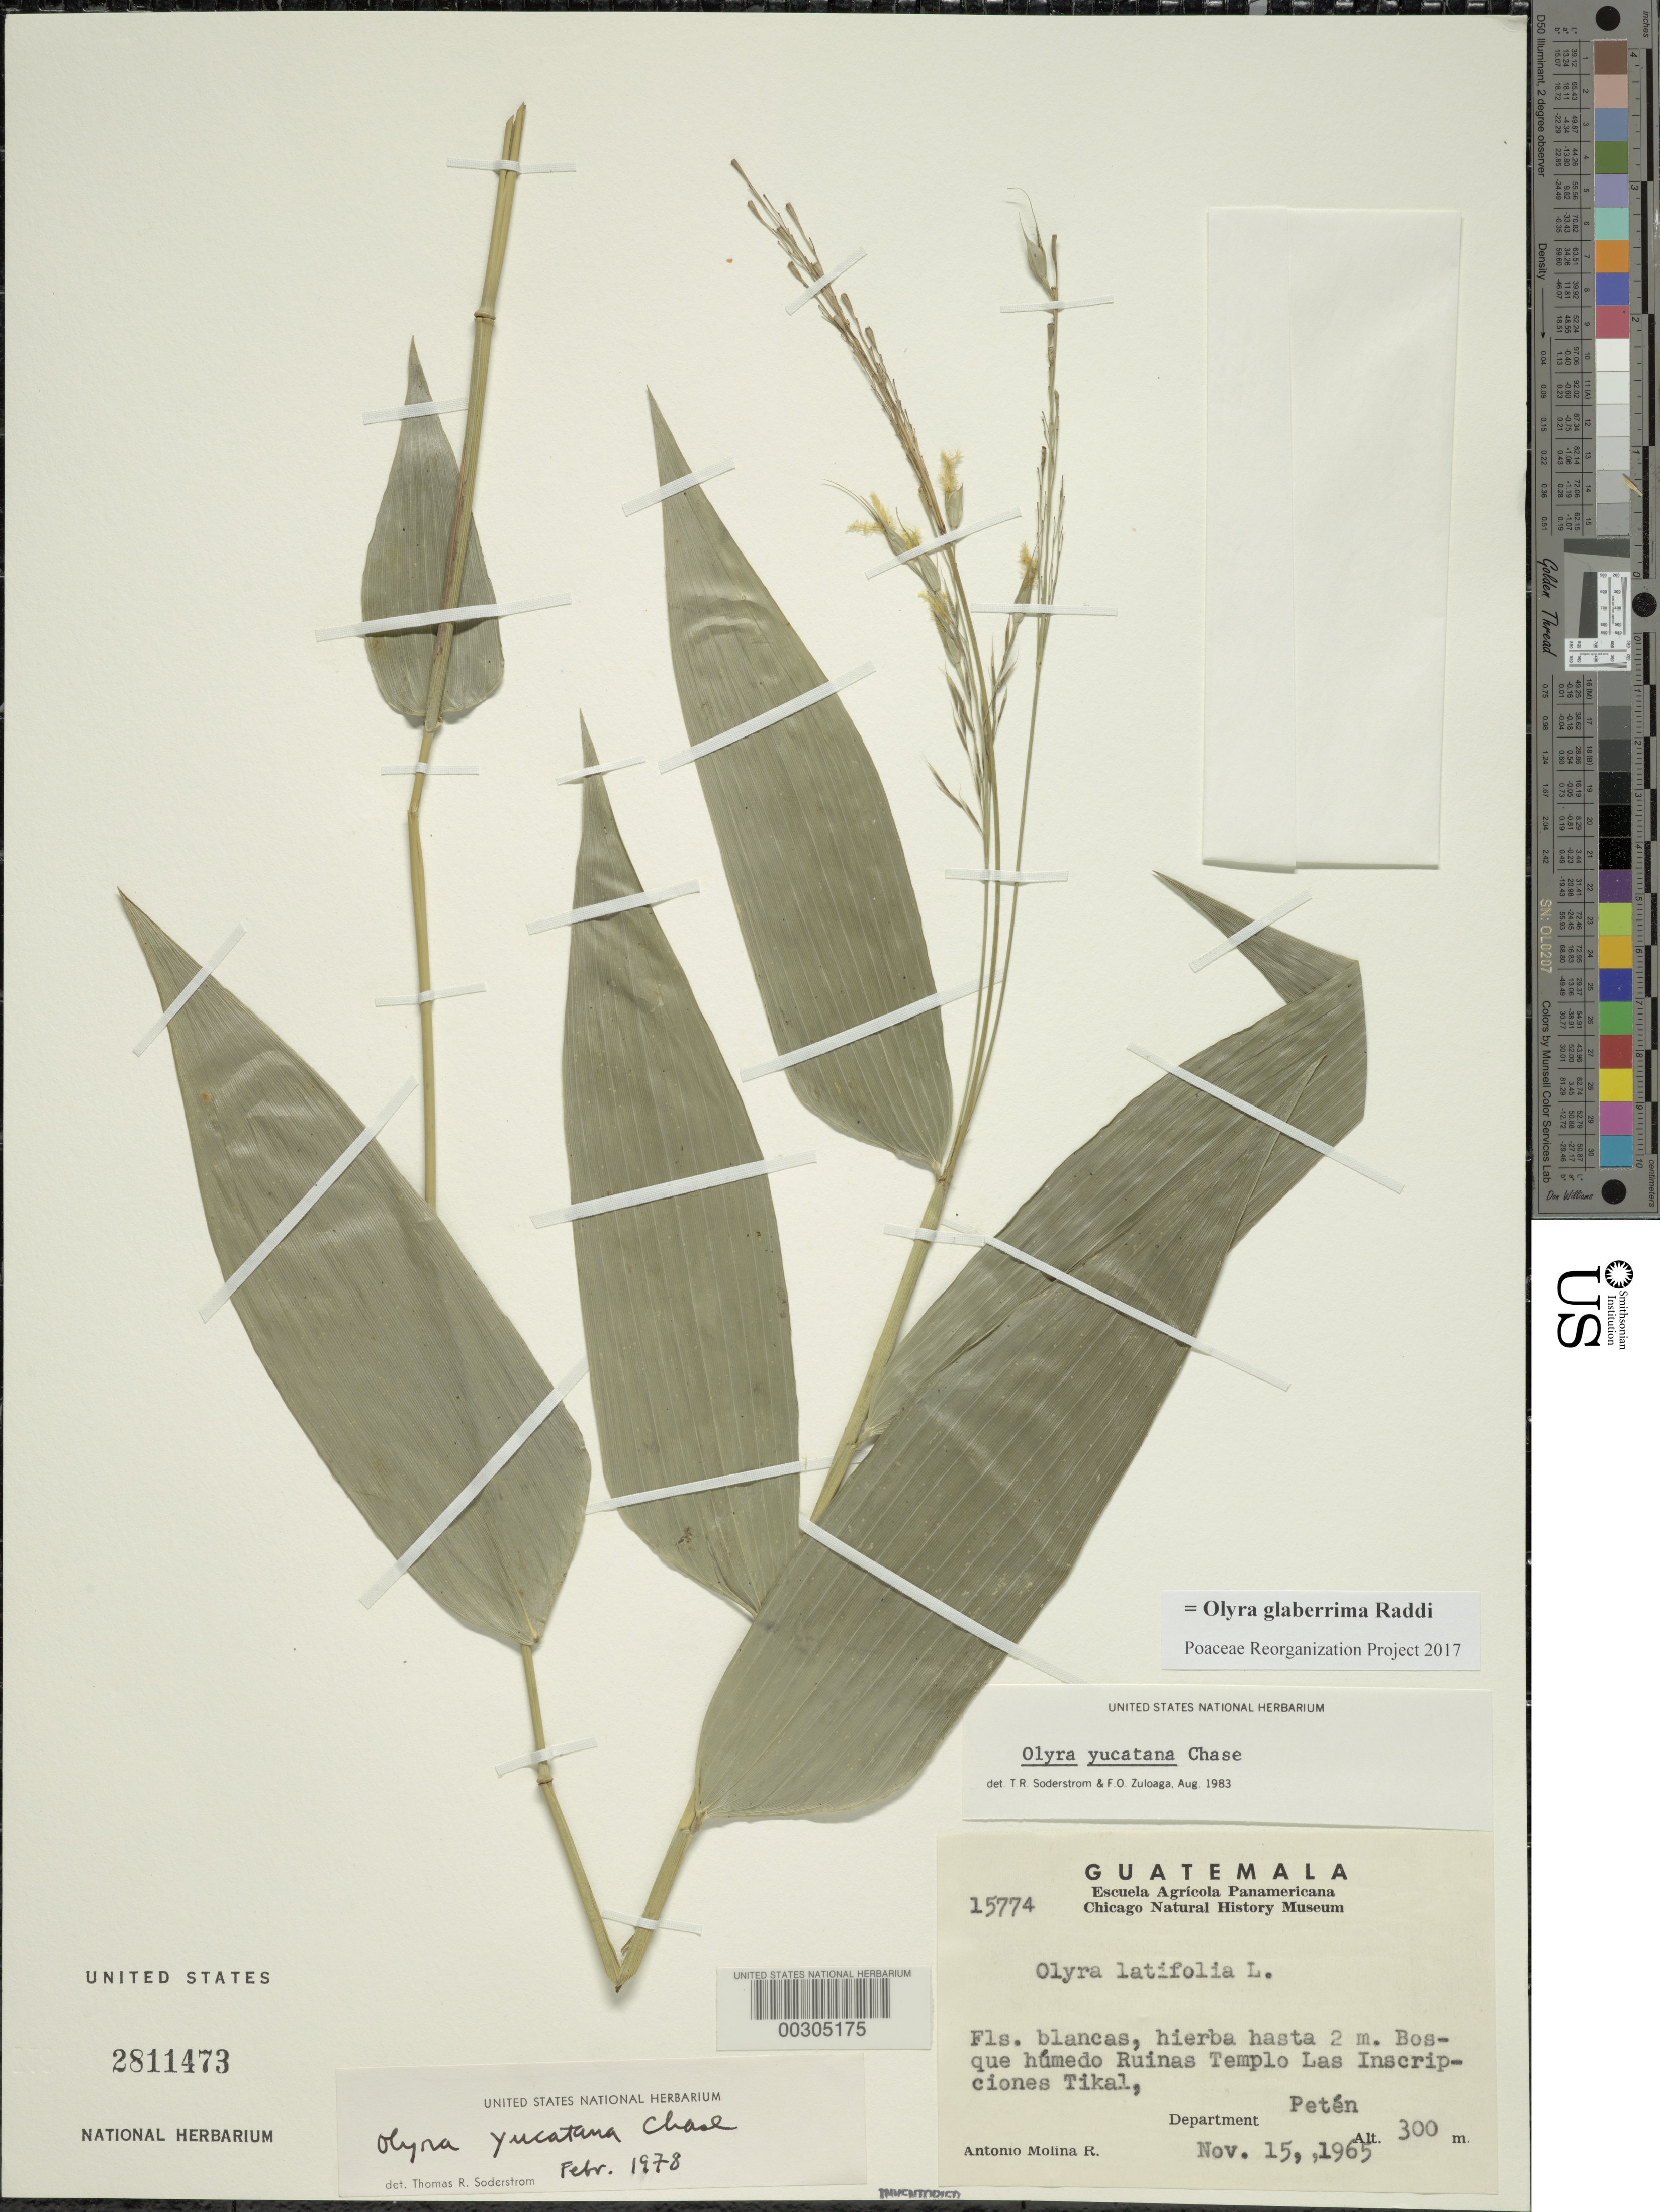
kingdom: Plantae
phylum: Tracheophyta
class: Liliopsida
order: Poales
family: Poaceae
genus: Olyra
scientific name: Olyra glaberrima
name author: Raddi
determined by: Poaceae Reorganization Project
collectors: A. Molina R.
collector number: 15774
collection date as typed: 15 Nov 1965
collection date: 1965-11-15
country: Guatemala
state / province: El Petén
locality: Tikal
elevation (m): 300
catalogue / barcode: US 2811473